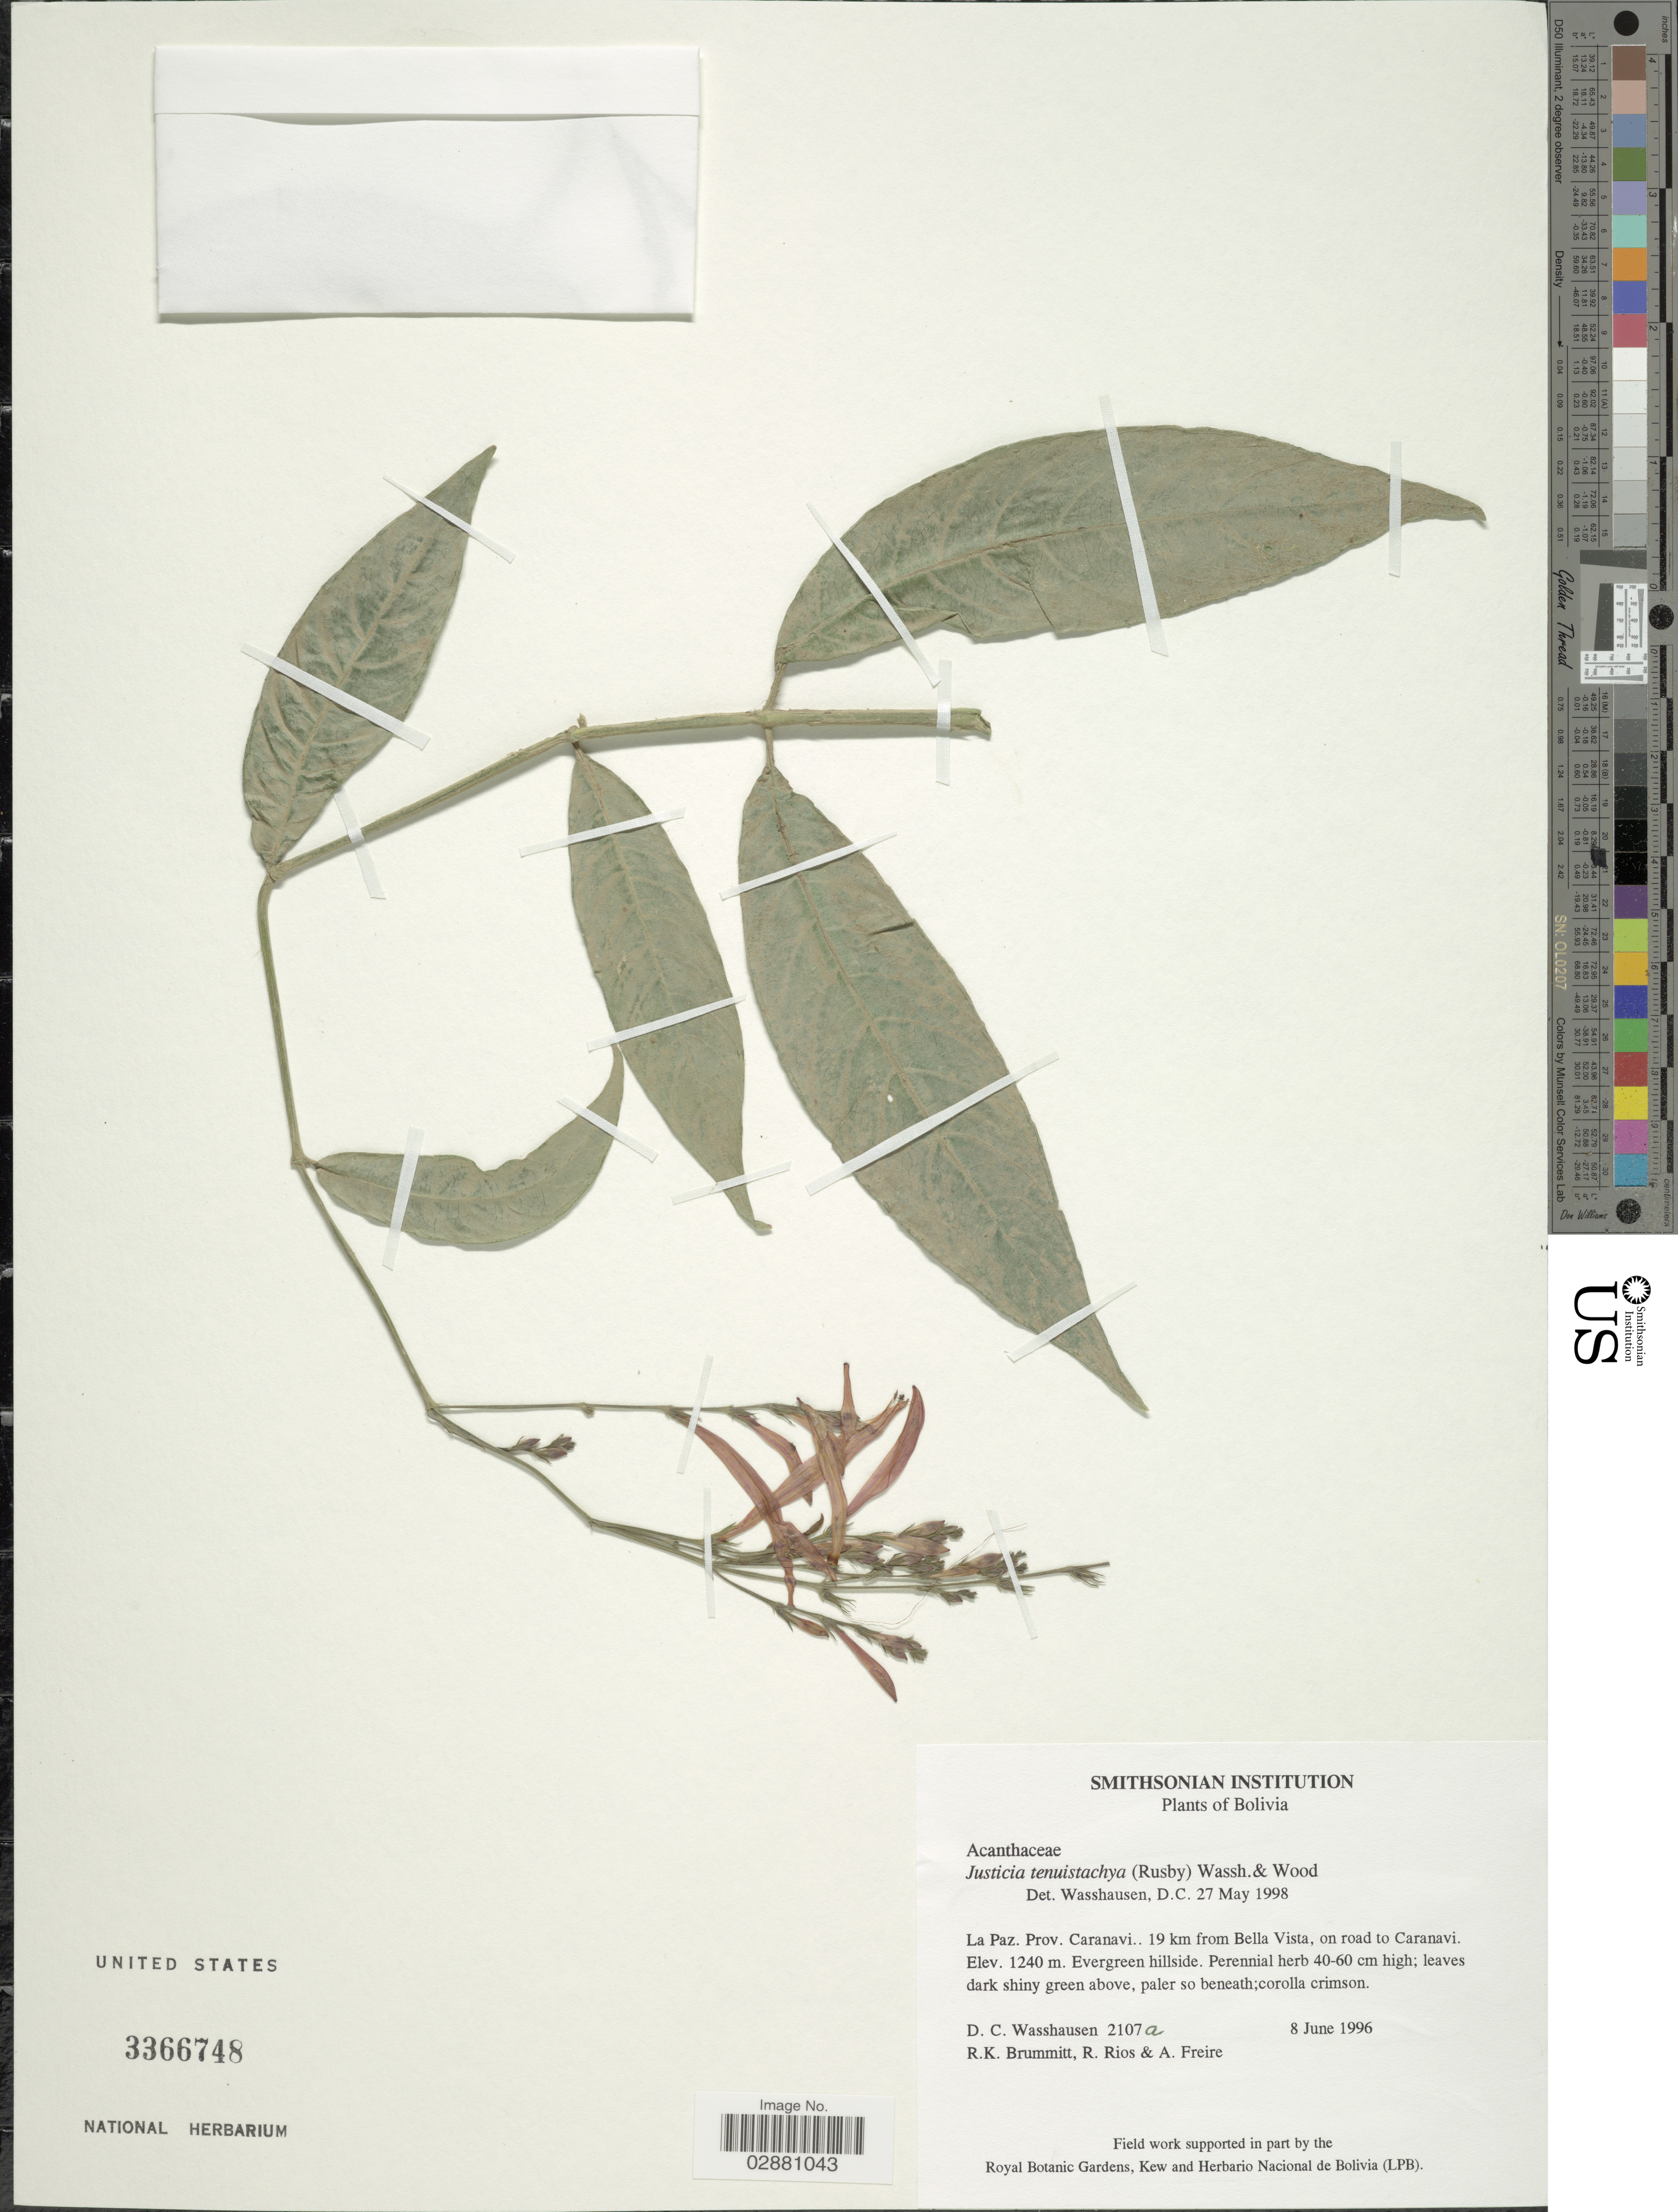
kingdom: Plantae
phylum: Tracheophyta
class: Magnoliopsida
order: Lamiales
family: Acanthaceae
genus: Justicia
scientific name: Justicia tenuistachys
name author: (Rusby) Wassh. & J.R.I. Wood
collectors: D. C. Wasshausen, R. K. Brummitt, R. Rios & A. Freire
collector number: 2107a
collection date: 1996-06-08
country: Bolivia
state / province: La Paz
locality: Caranavi. 19 km from Bella Vista, on road to Caranavi.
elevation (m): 1240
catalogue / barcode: US 3366748